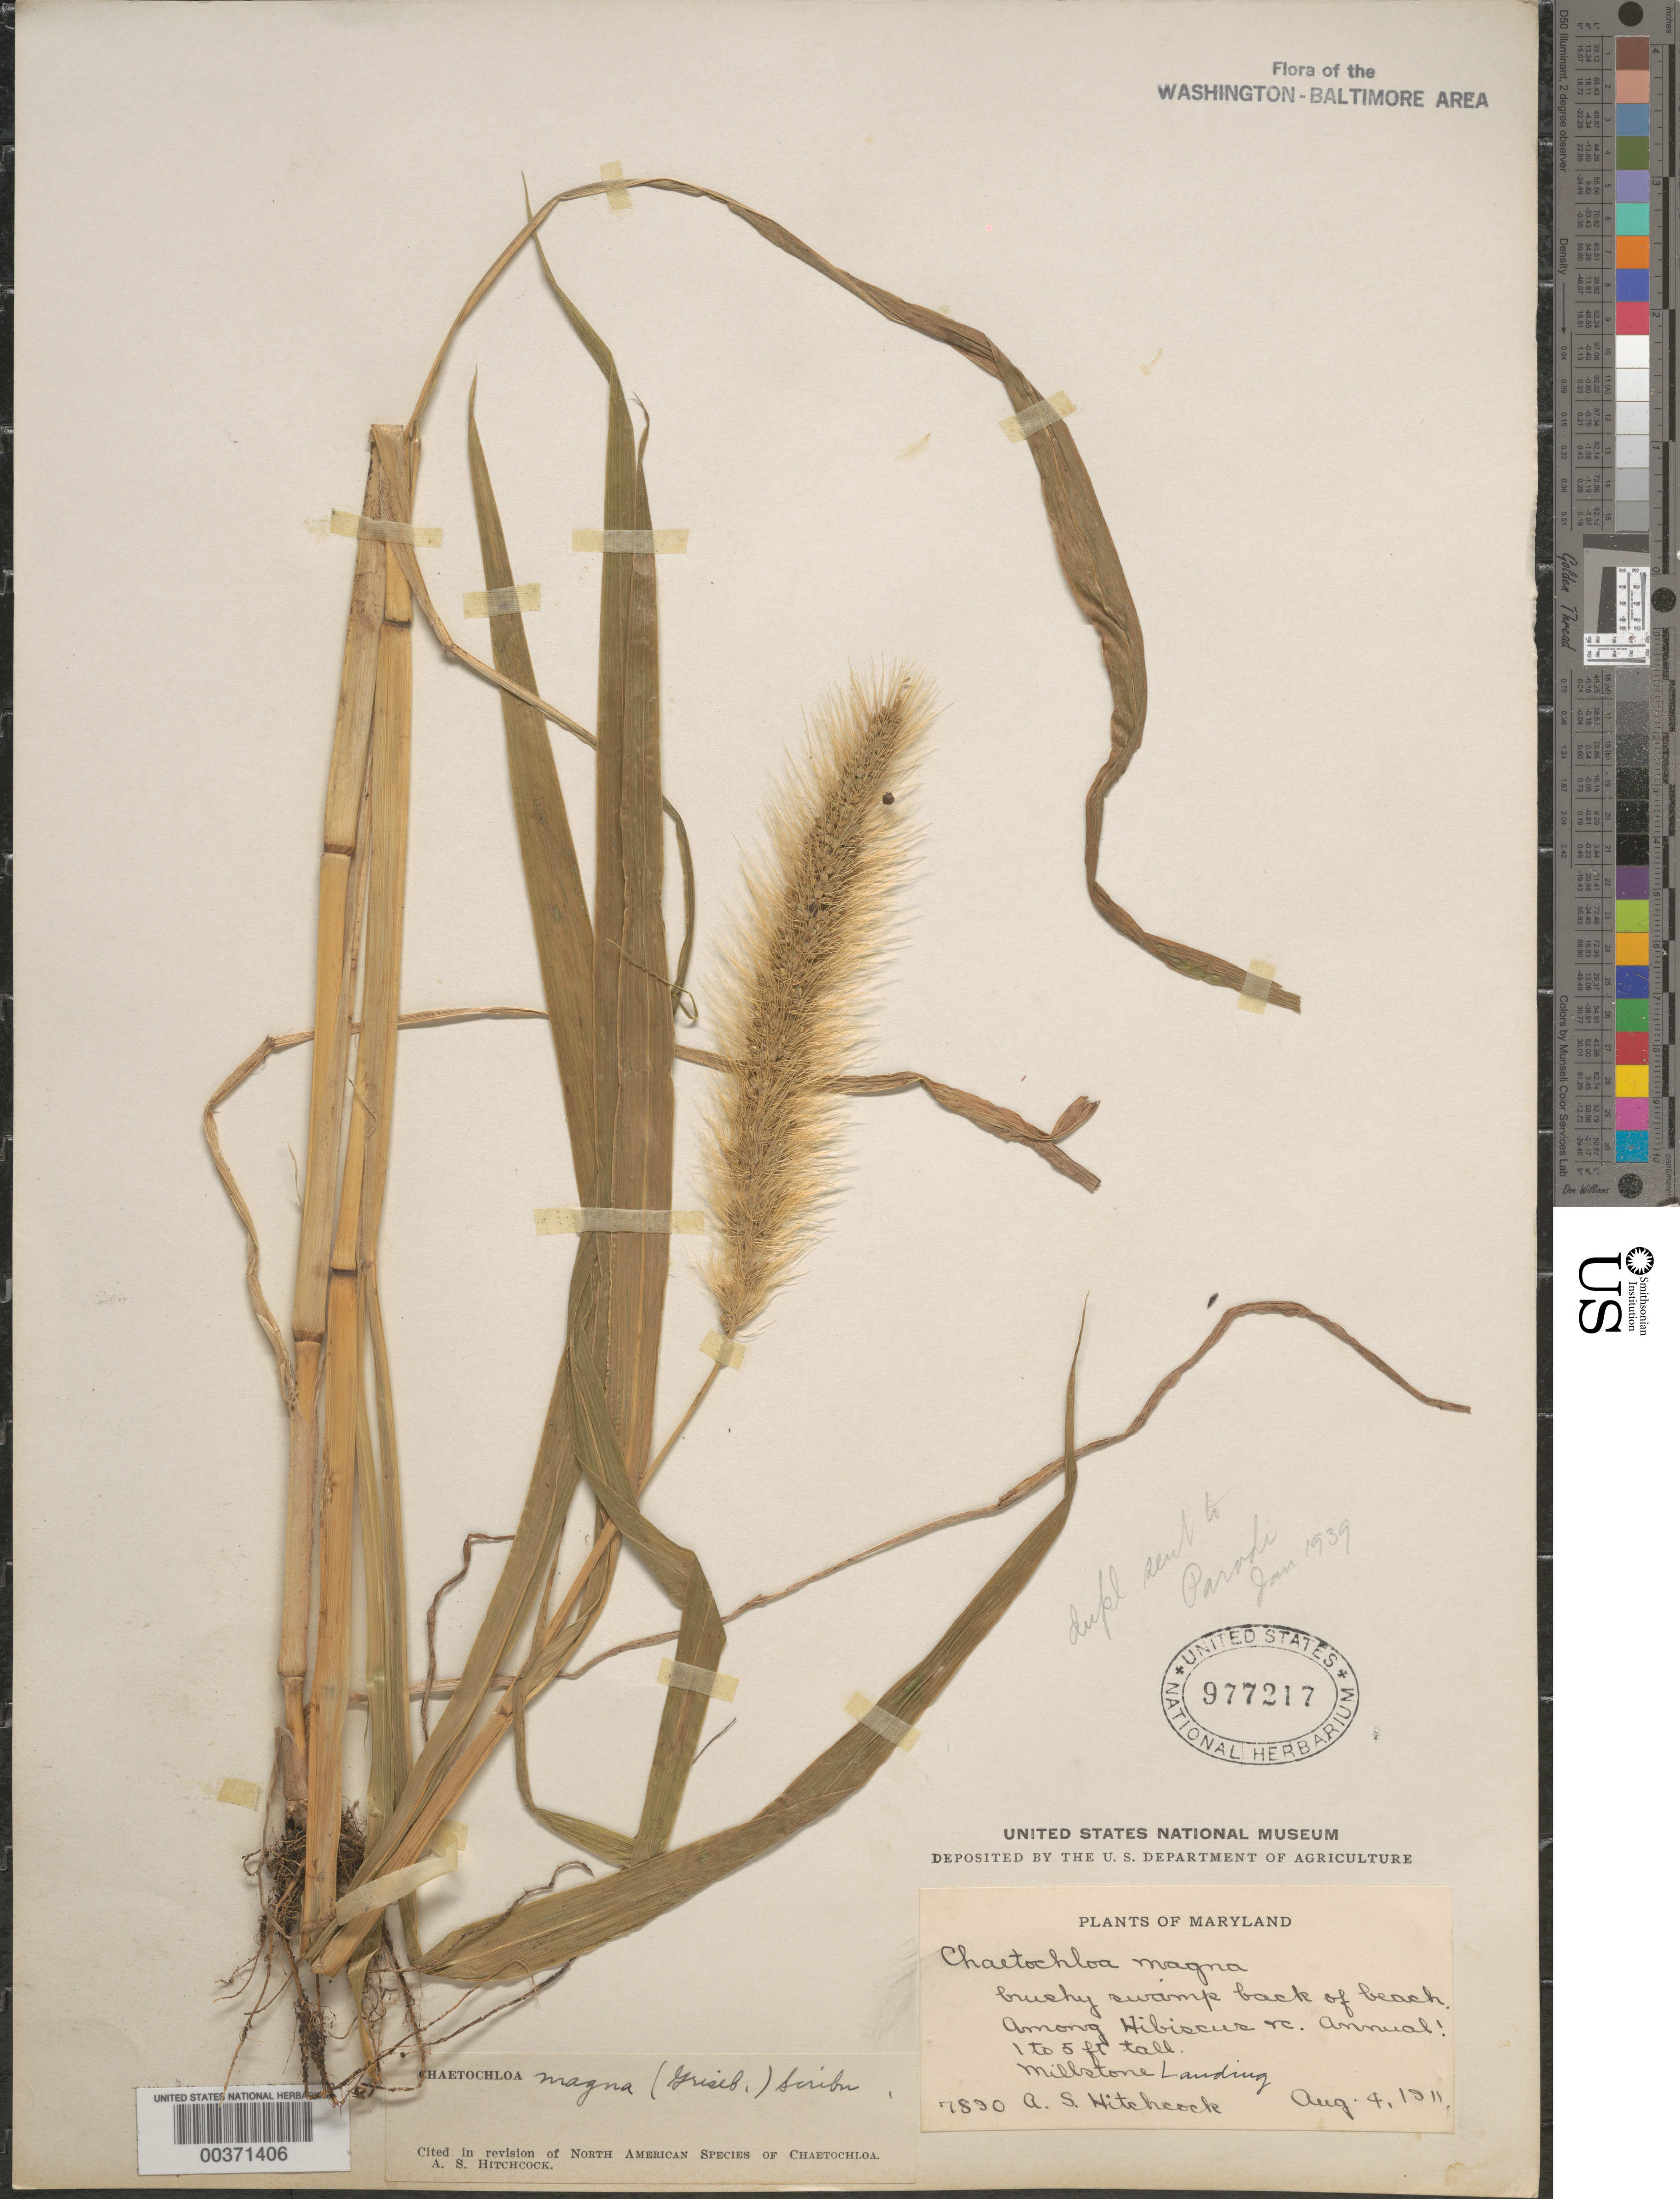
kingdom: Plantae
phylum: Tracheophyta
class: Liliopsida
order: Poales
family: Poaceae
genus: Setaria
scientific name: Setaria magna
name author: Griseb.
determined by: Hitchcock, Albert S.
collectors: A. S. Hitchcock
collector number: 7830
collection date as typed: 04 Aug 1911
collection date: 1911-08-04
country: United States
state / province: Maryland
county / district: St. Mary's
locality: Millstone Landing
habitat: Brushy swamp back of beach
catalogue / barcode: US 977217